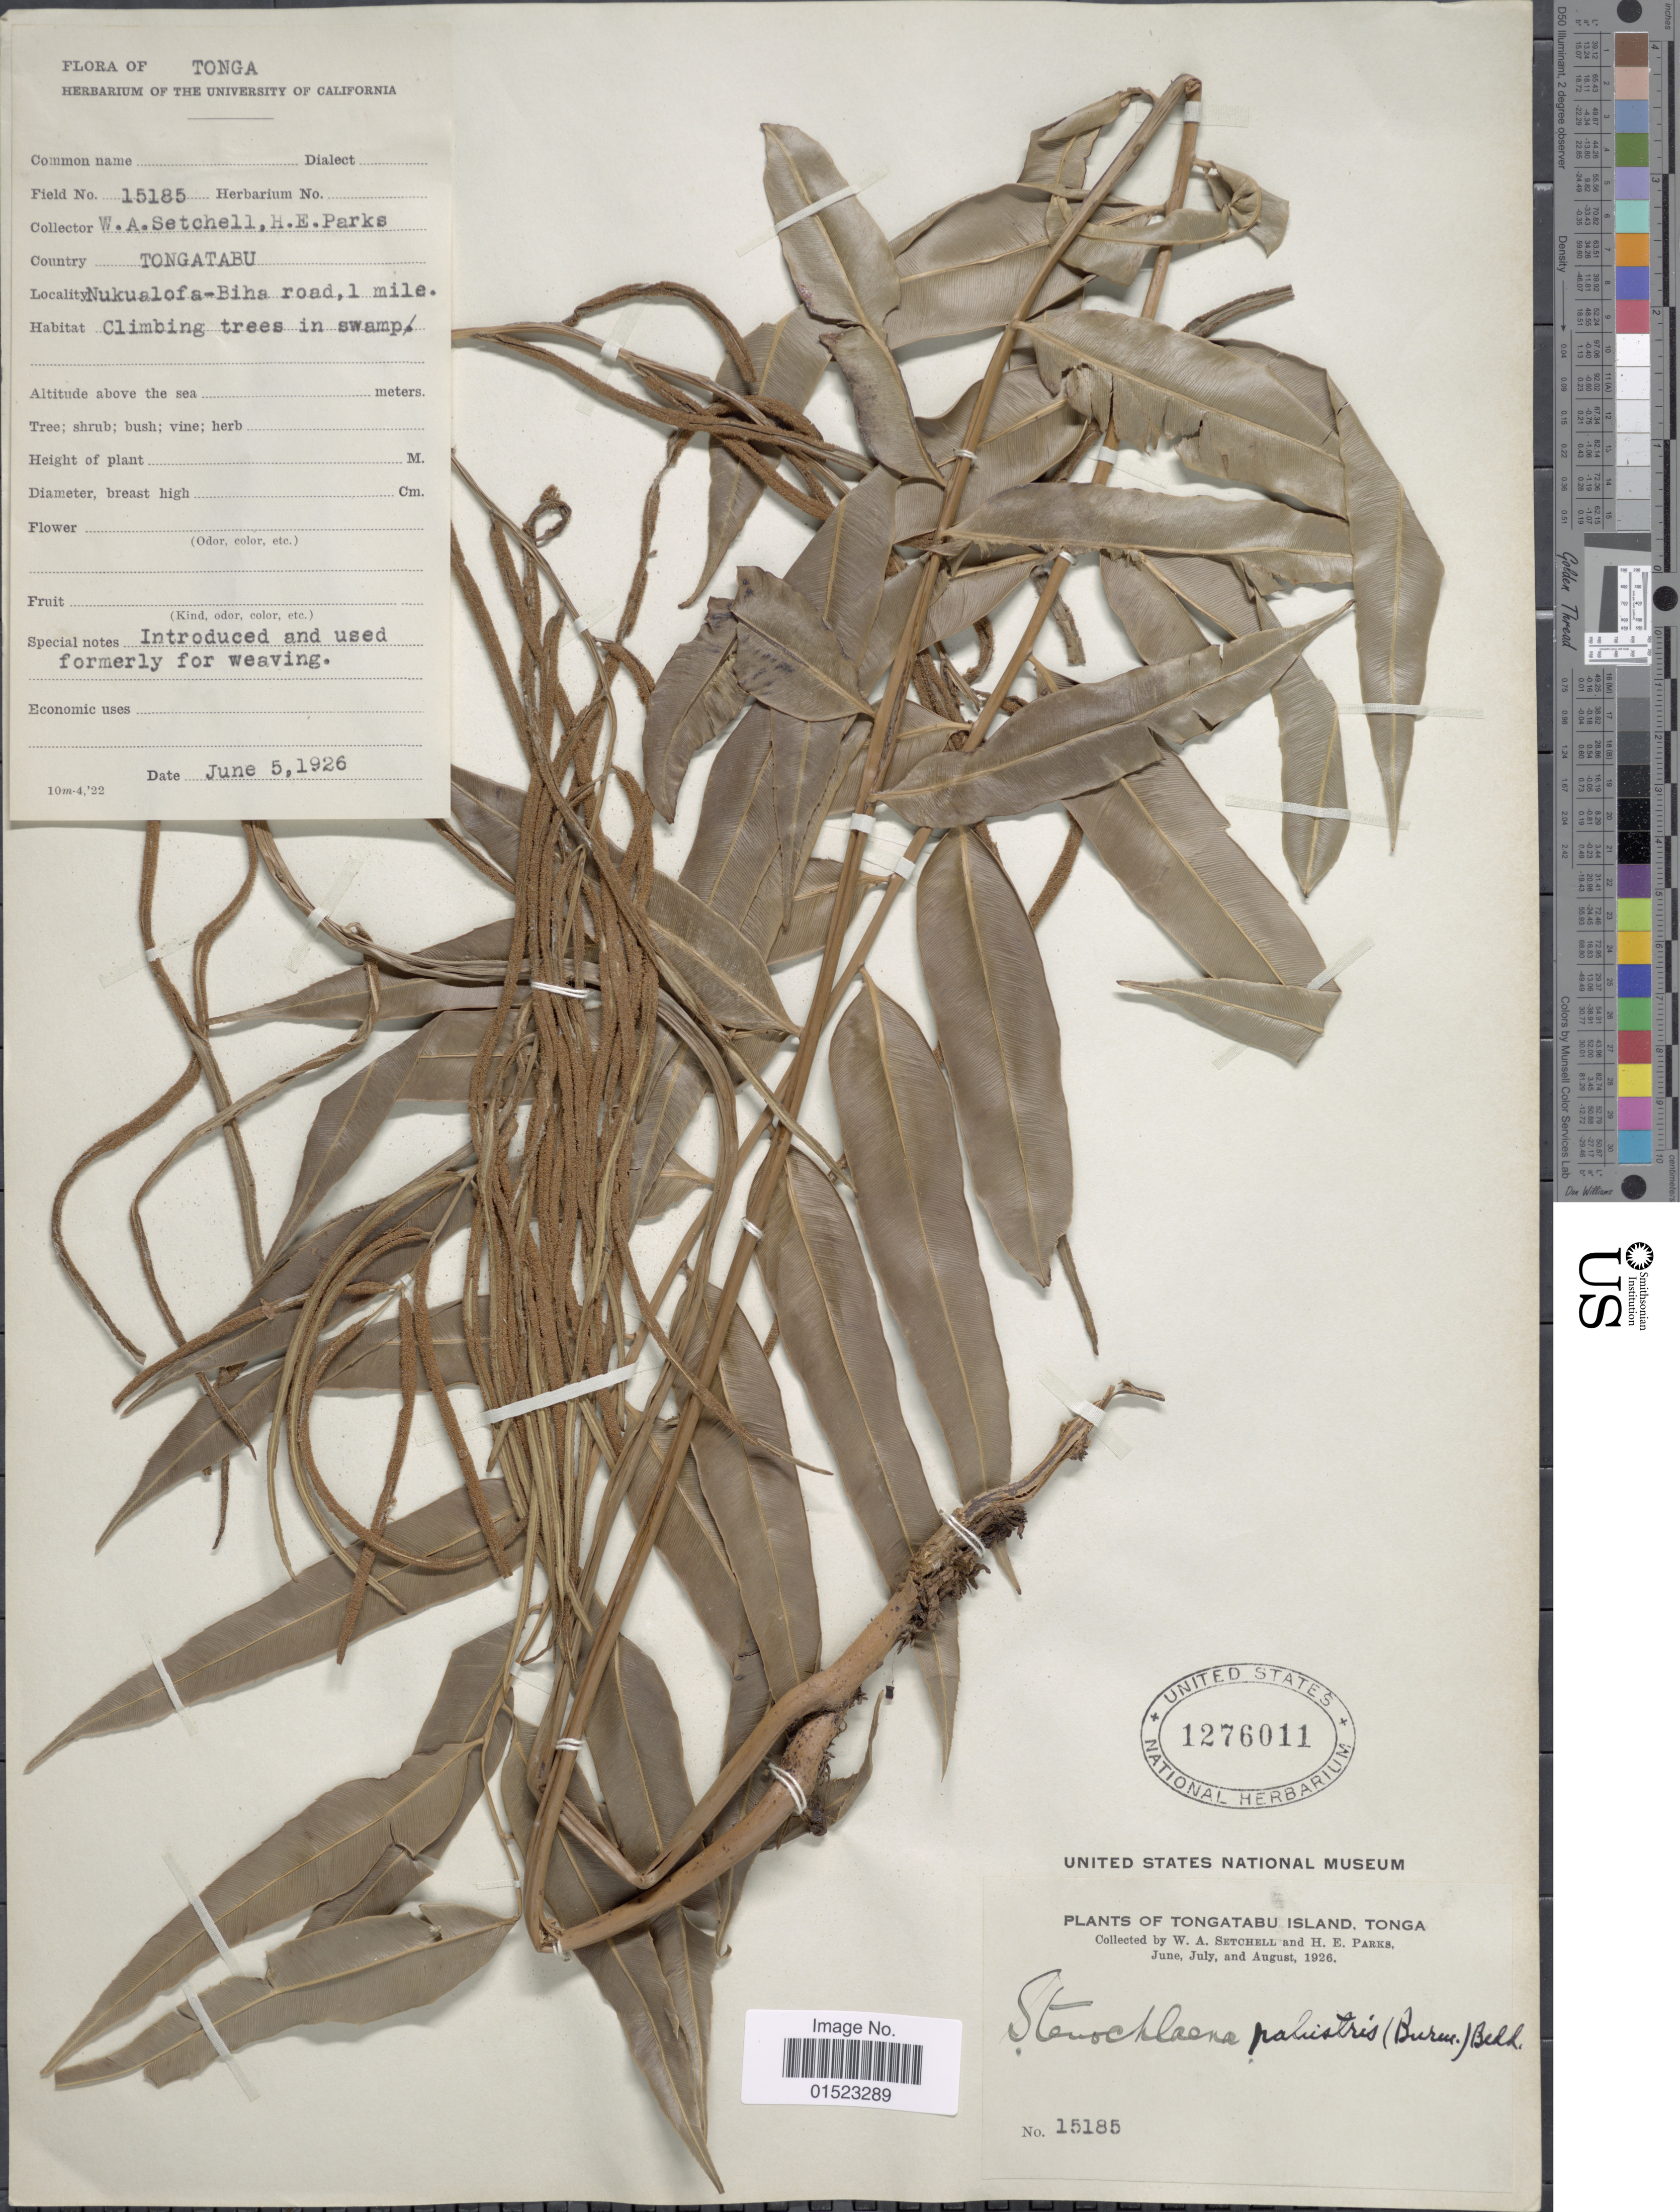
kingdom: Plantae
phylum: Tracheophyta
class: Polypodiopsida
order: Polypodiales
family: Blechnaceae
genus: Stenochlaena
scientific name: Stenochlaena palustris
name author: (Burm. f.) Bedd.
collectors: W. Setchell & H. E. Parks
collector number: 15185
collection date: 1926-06/1926-08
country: Tonga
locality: Tongatabu Island, Nukualofa-Biha road, 1 mile.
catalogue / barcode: US 1276011